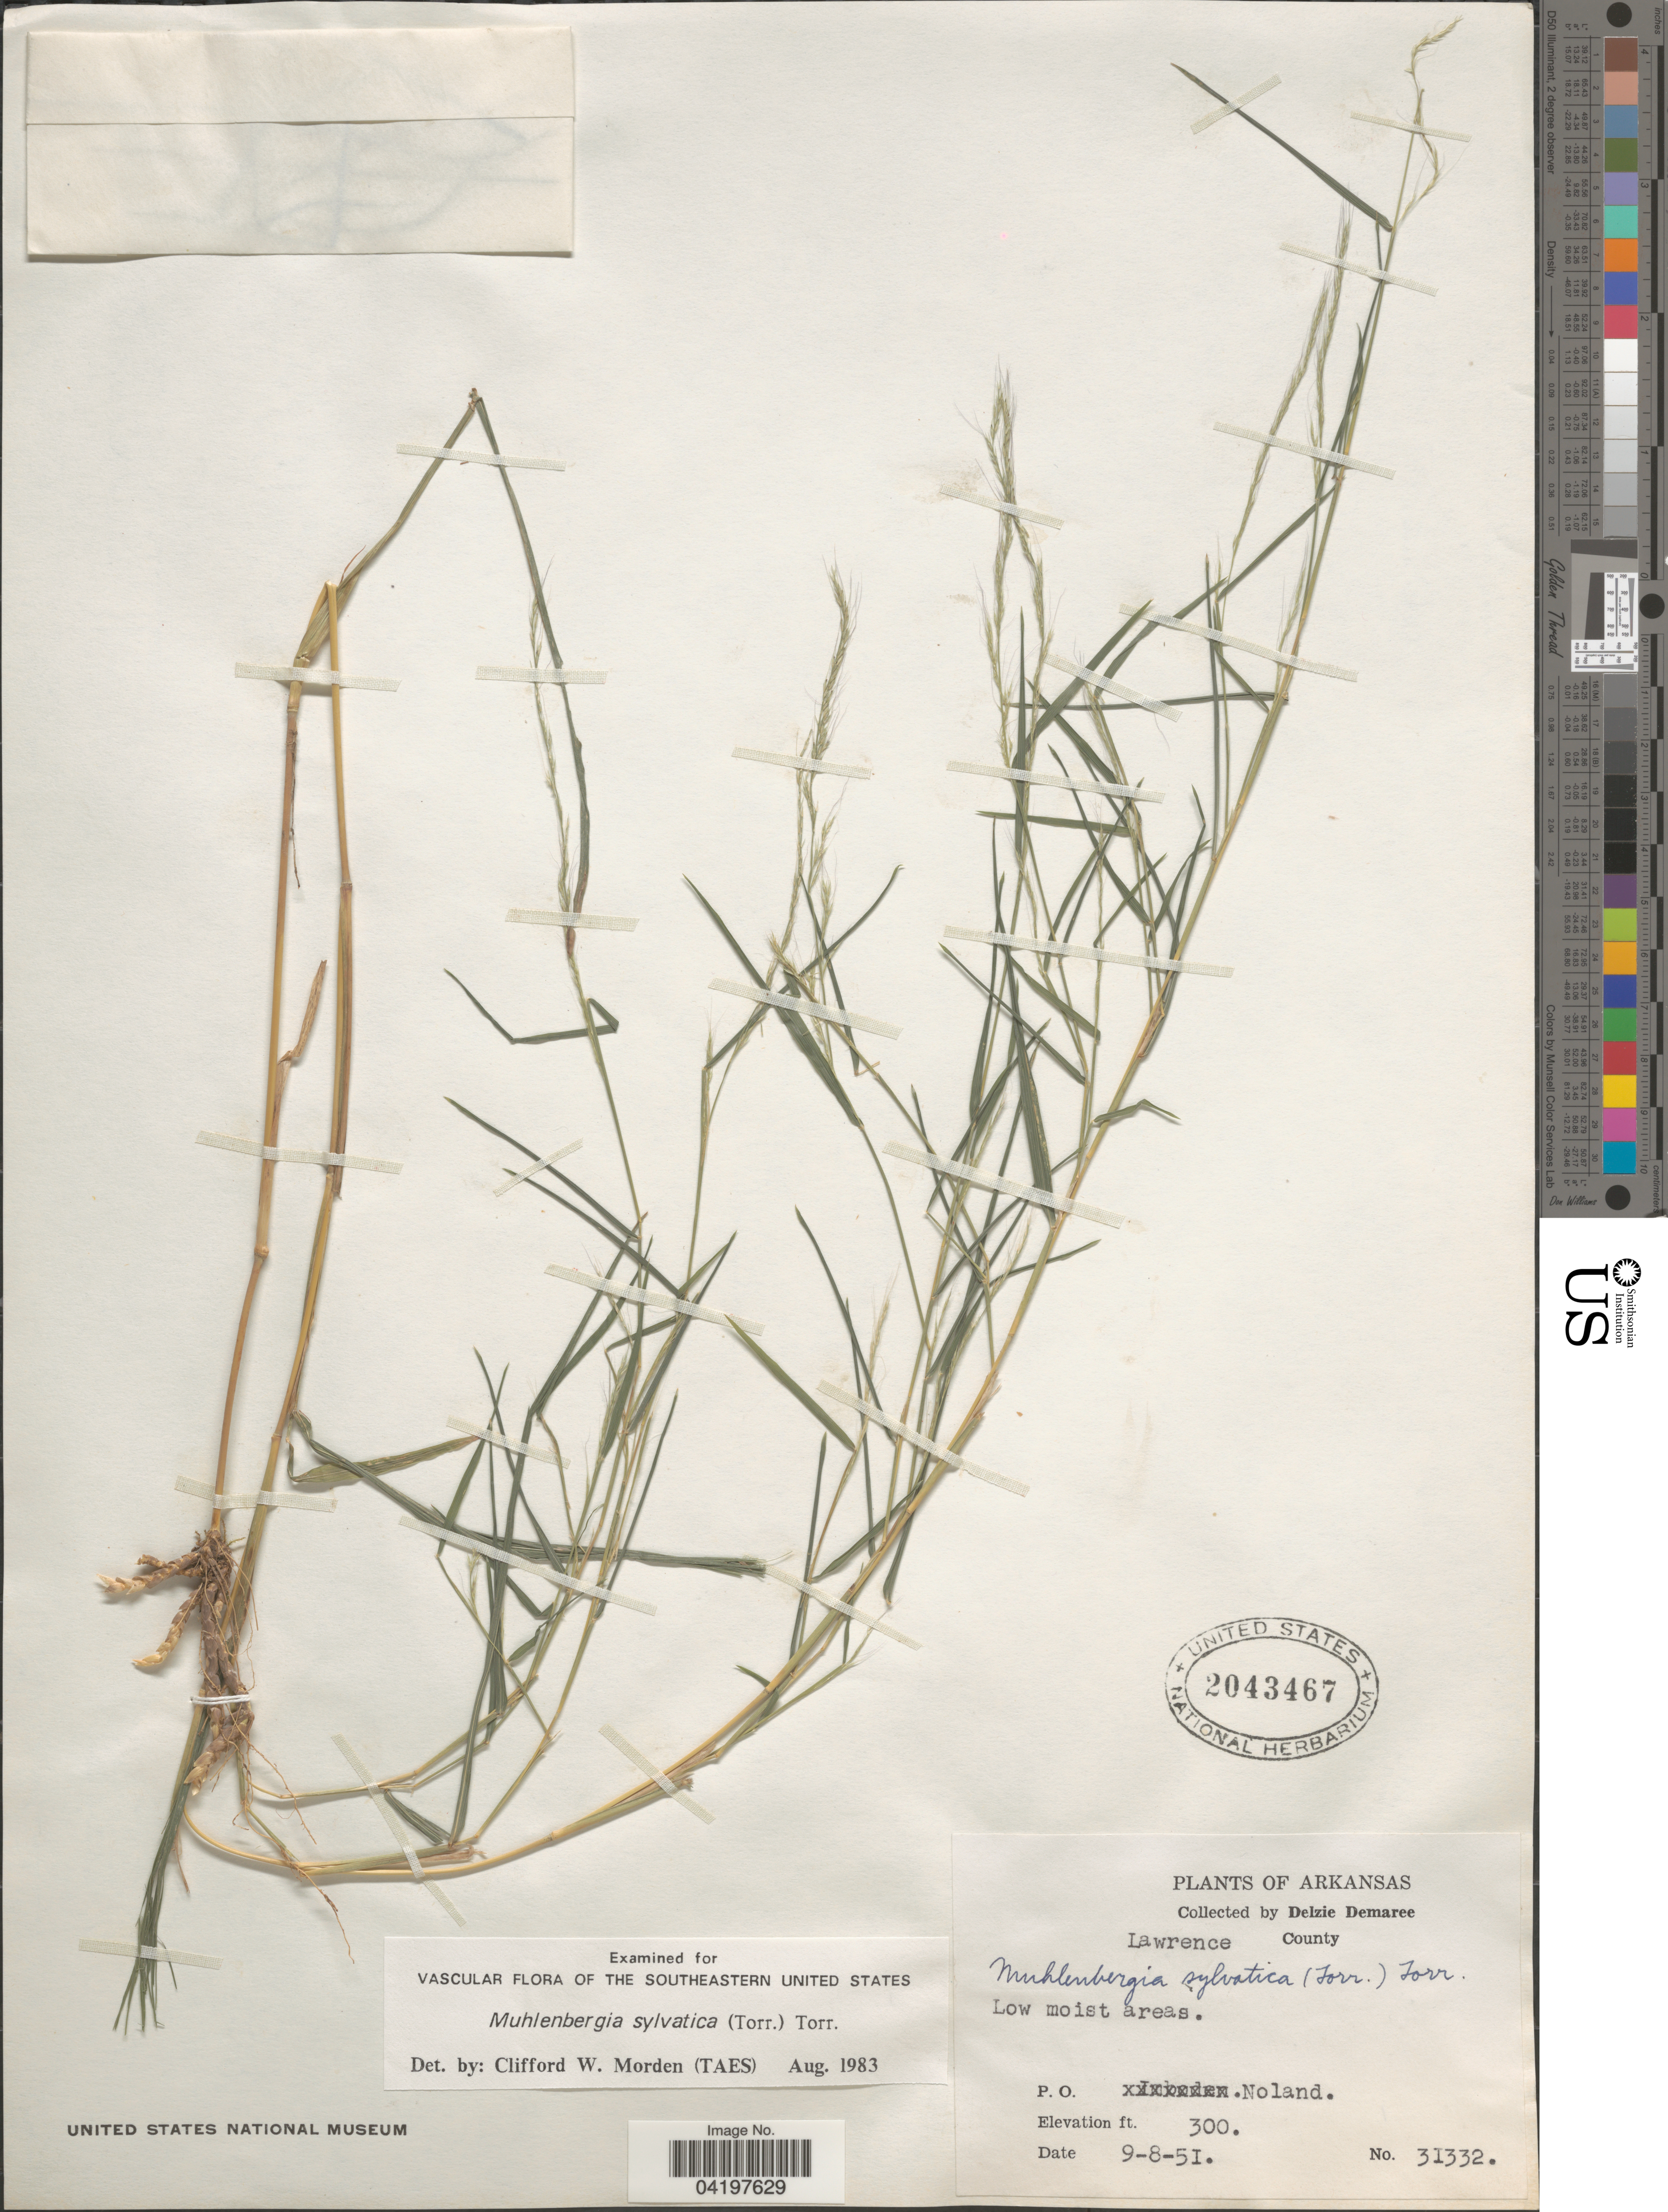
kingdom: Plantae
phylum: Tracheophyta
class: Liliopsida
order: Poales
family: Poaceae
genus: Muhlenbergia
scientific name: Muhlenbergia sylvatica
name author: (Torr.) Torr. ex A. Gray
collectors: D. Demaree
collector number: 31332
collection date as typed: Transcribed d/m/y: 8/9/51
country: United States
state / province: Arkansas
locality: Lawrence County. P. O. Noland.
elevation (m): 91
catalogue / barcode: US 2043467